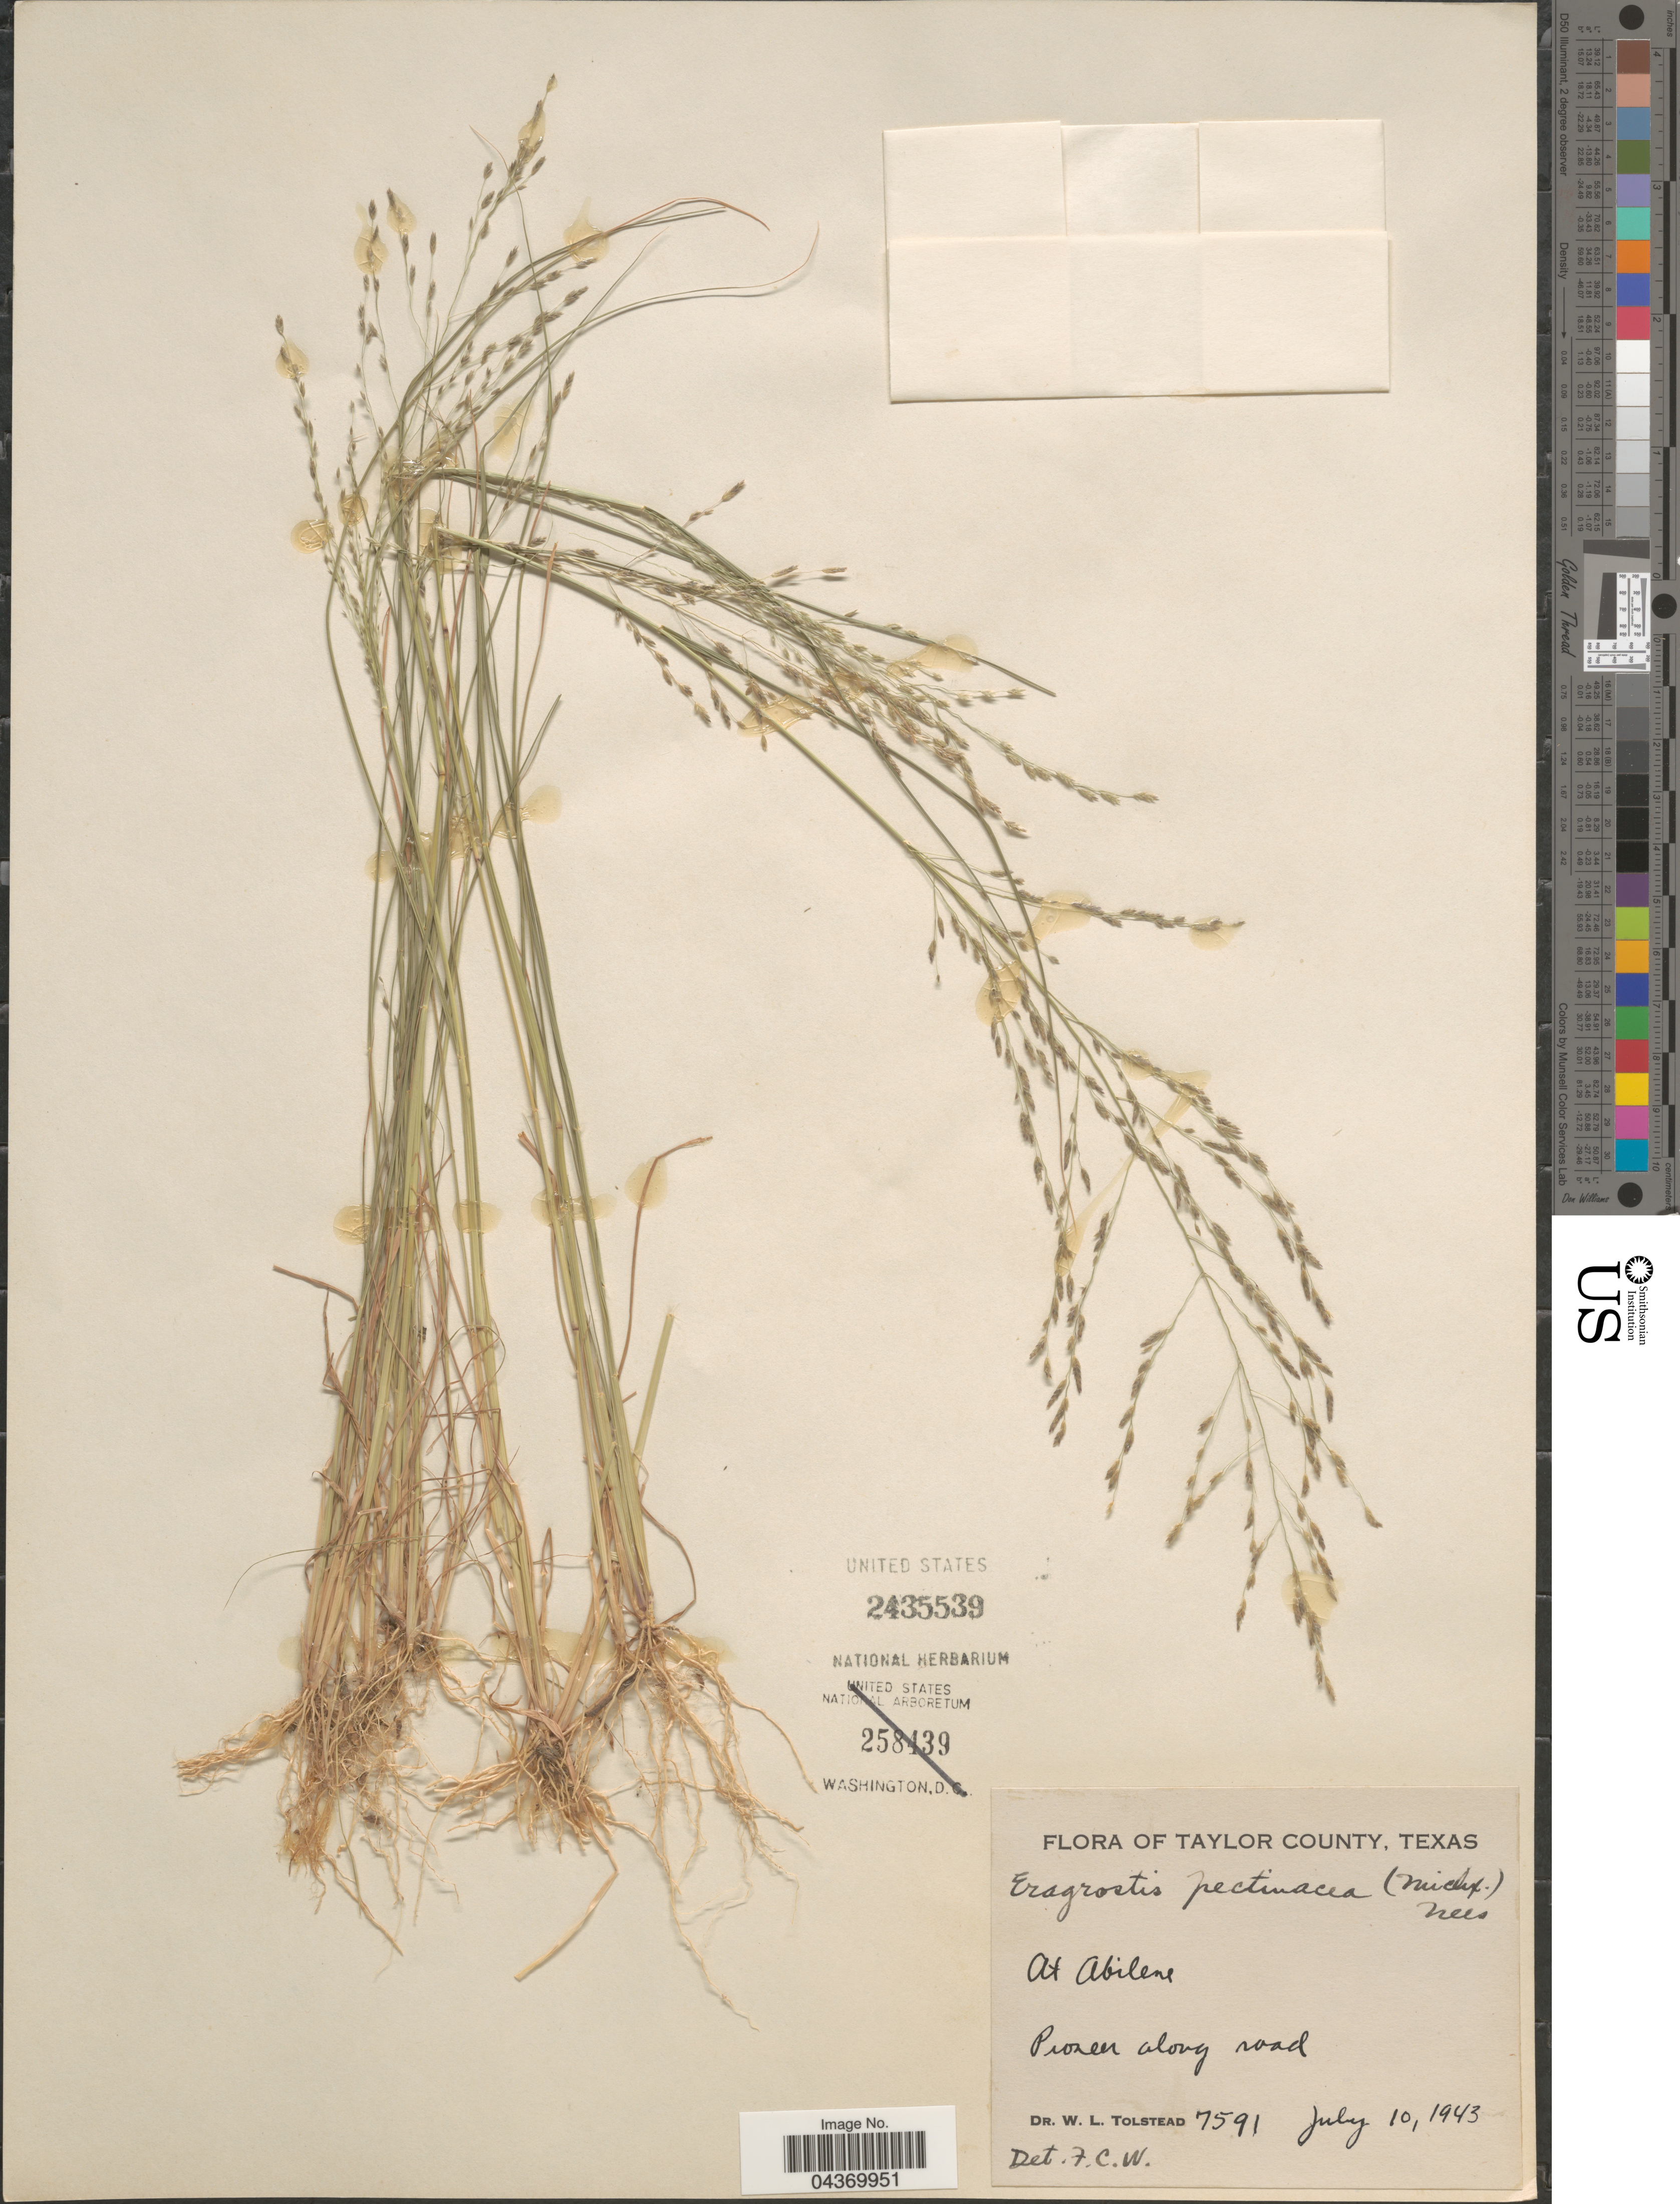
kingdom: Plantae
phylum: Tracheophyta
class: Liliopsida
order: Poales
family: Poaceae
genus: Eragrostis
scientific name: Eragrostis pectinacea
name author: (Michx.) Nees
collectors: W. Tolstead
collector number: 7591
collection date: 1943-07-10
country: United States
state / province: Texas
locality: Taylor County. At Abilene. Pioneer along road.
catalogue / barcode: US 2435539